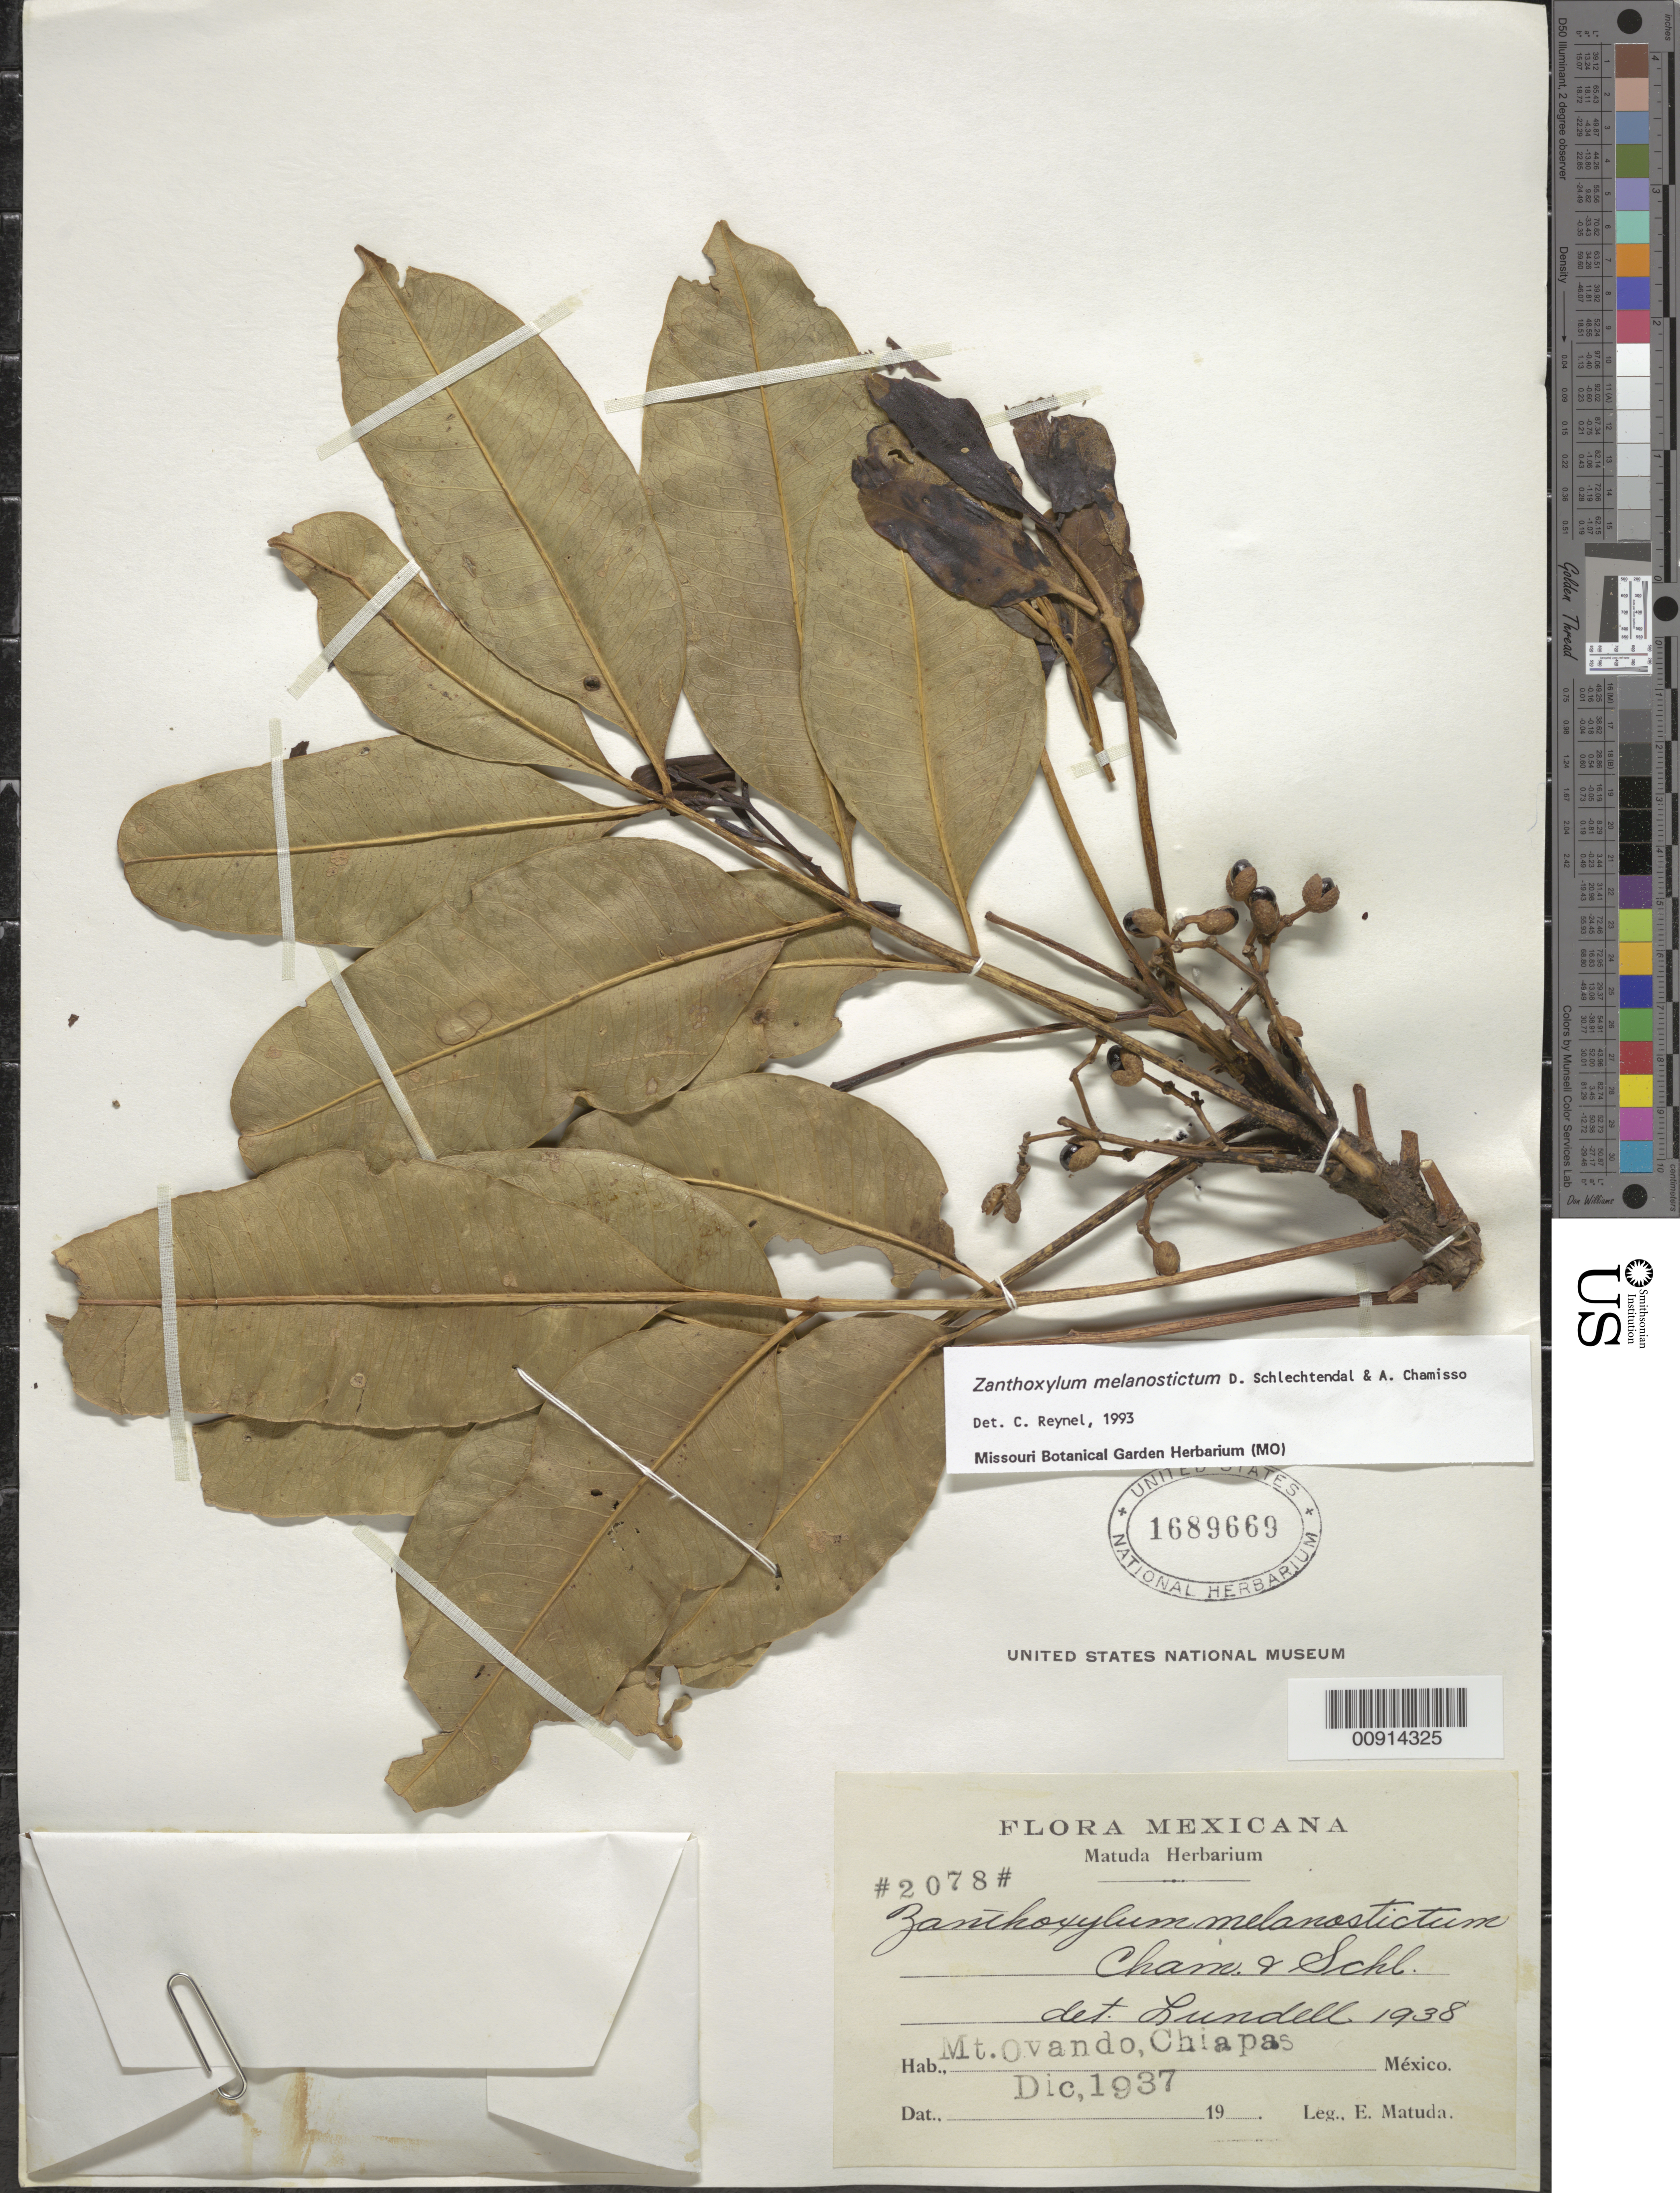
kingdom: Plantae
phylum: Tracheophyta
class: Magnoliopsida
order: Sapindales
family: Rutaceae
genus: Zanthoxylum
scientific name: Zanthoxylum melanostictum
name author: Schltdl. & Cham.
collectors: E. Matuda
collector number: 2078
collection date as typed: Dec 1937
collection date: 1937-12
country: Mexico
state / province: Chiapas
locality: Mt. Ovando, Chiapas.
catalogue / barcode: US 1689669